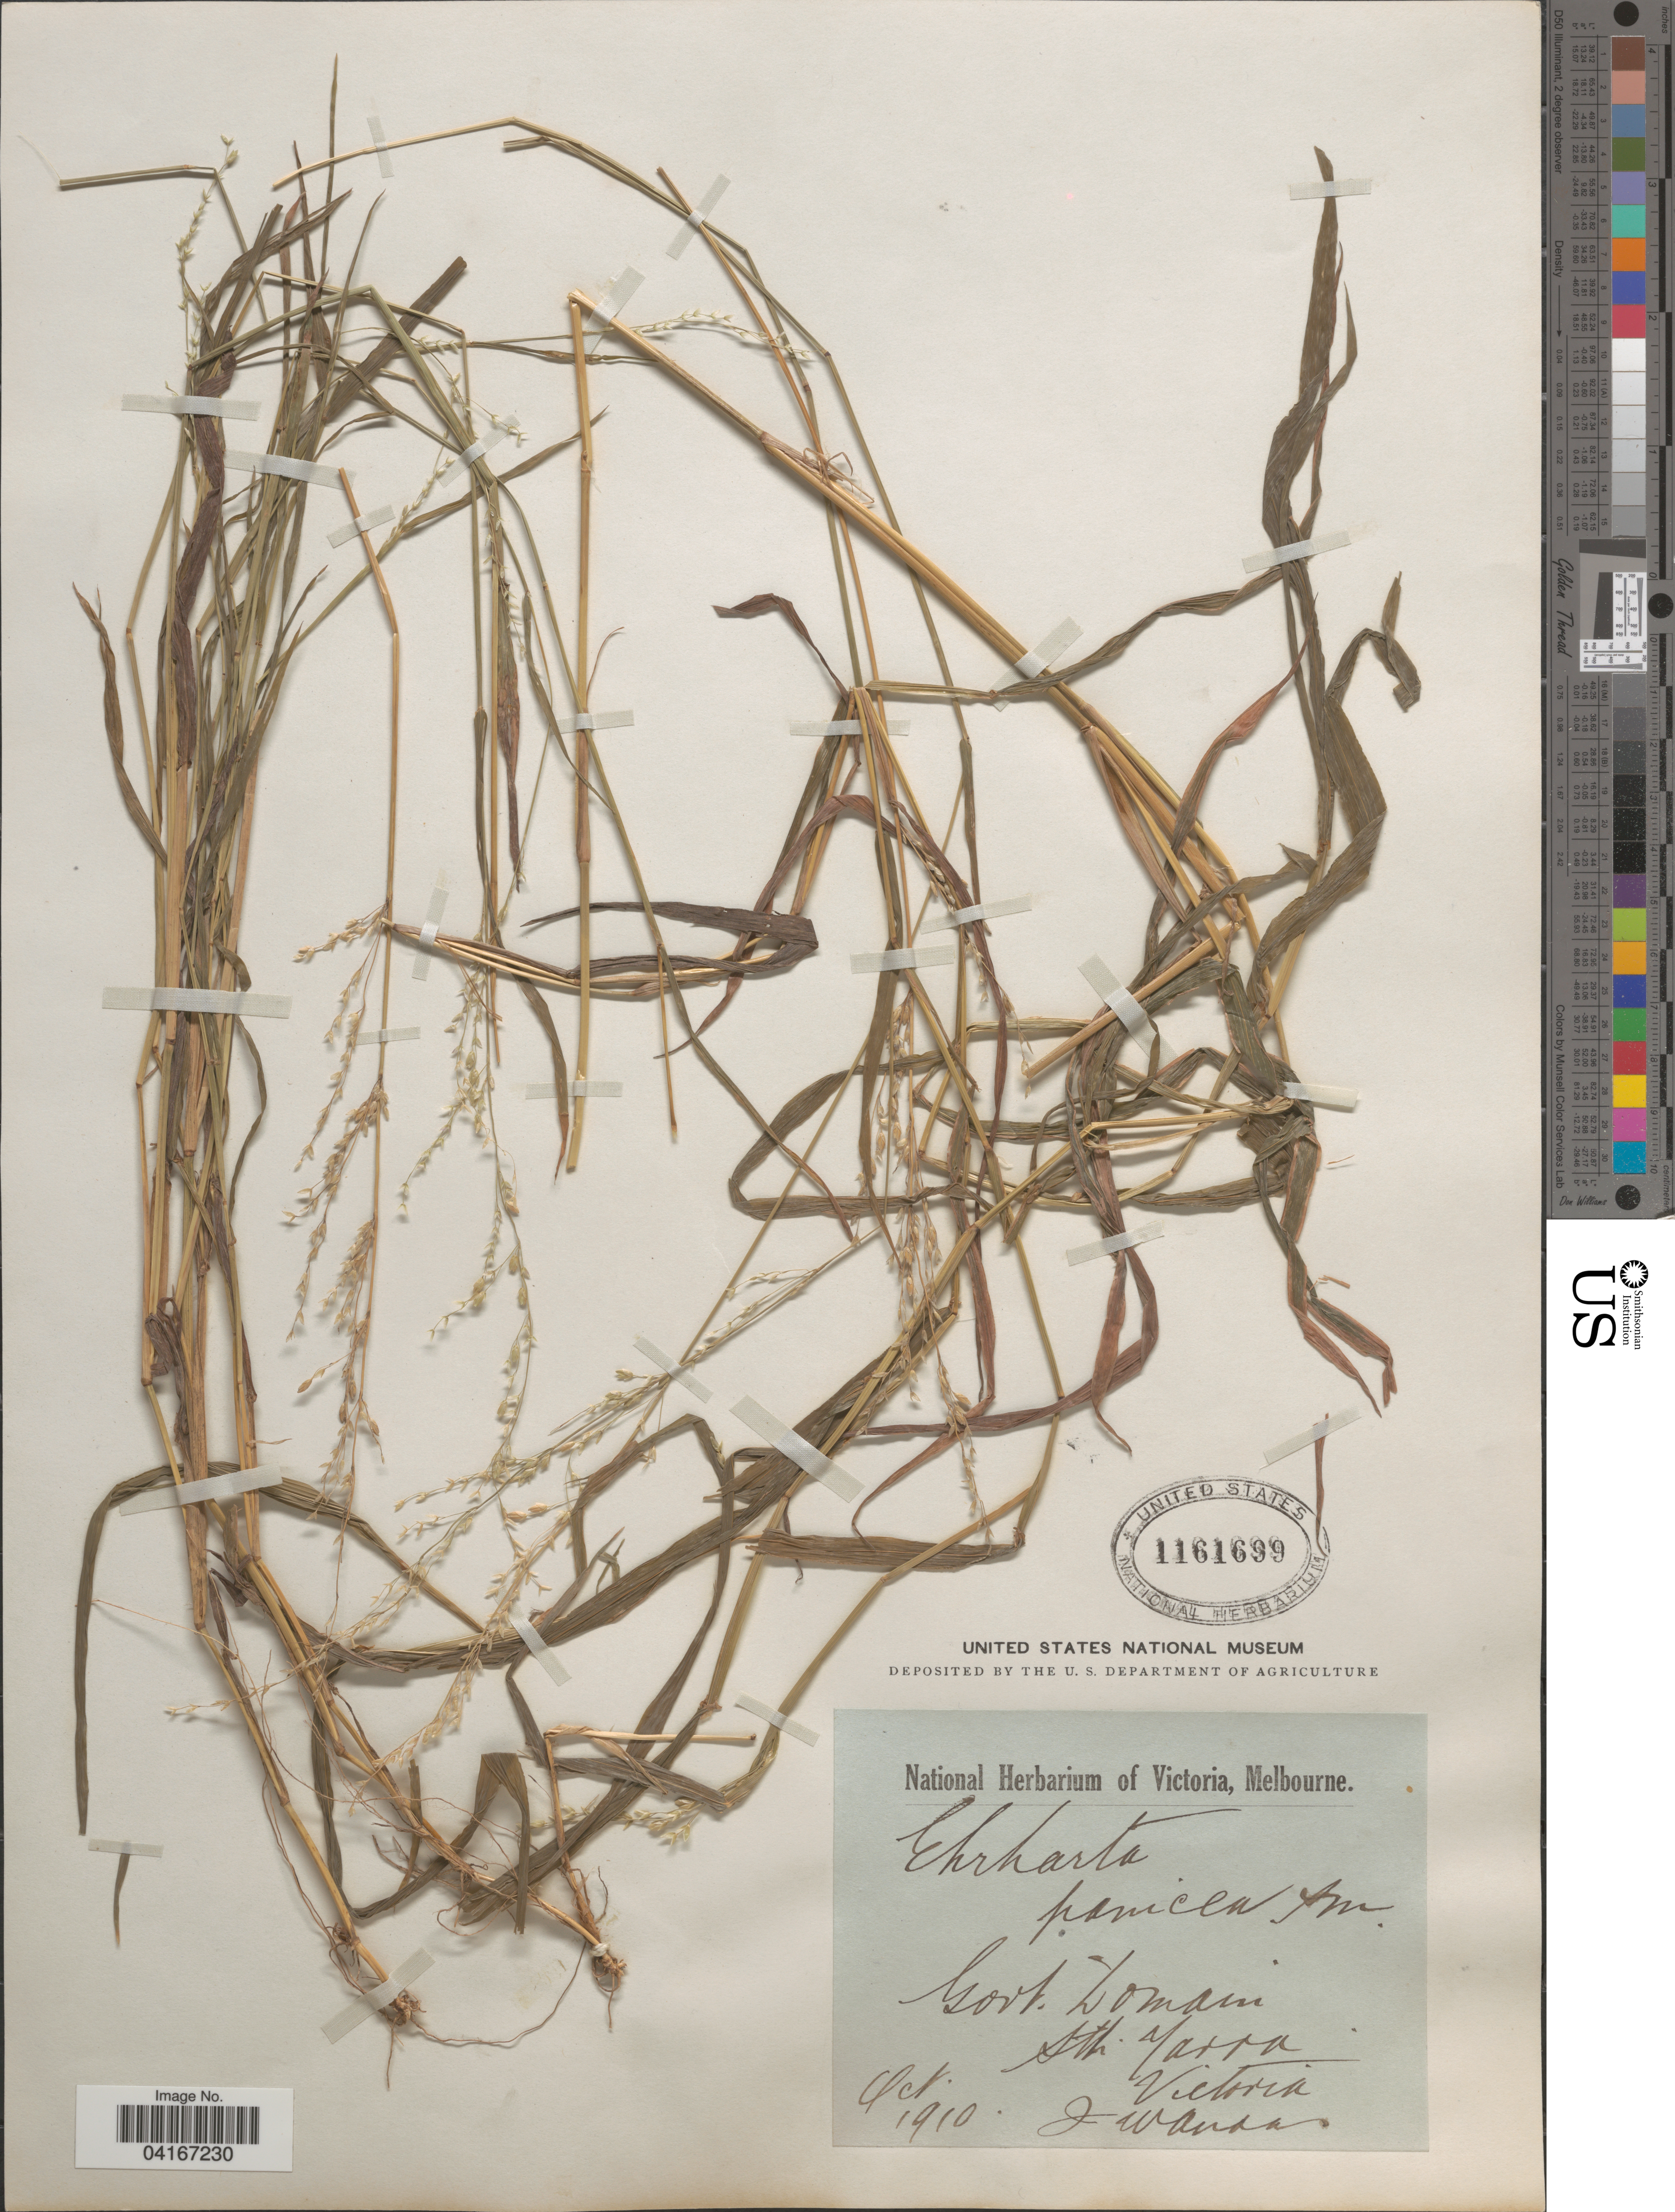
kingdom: Plantae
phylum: Tracheophyta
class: Liliopsida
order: Poales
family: Poaceae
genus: Ehrharta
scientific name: Ehrharta erecta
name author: Lam.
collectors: J. Wardad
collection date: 1910-10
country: Australia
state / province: Victoria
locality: Govt. Lomain Sth. Yarra. Victoria.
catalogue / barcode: US 1161699